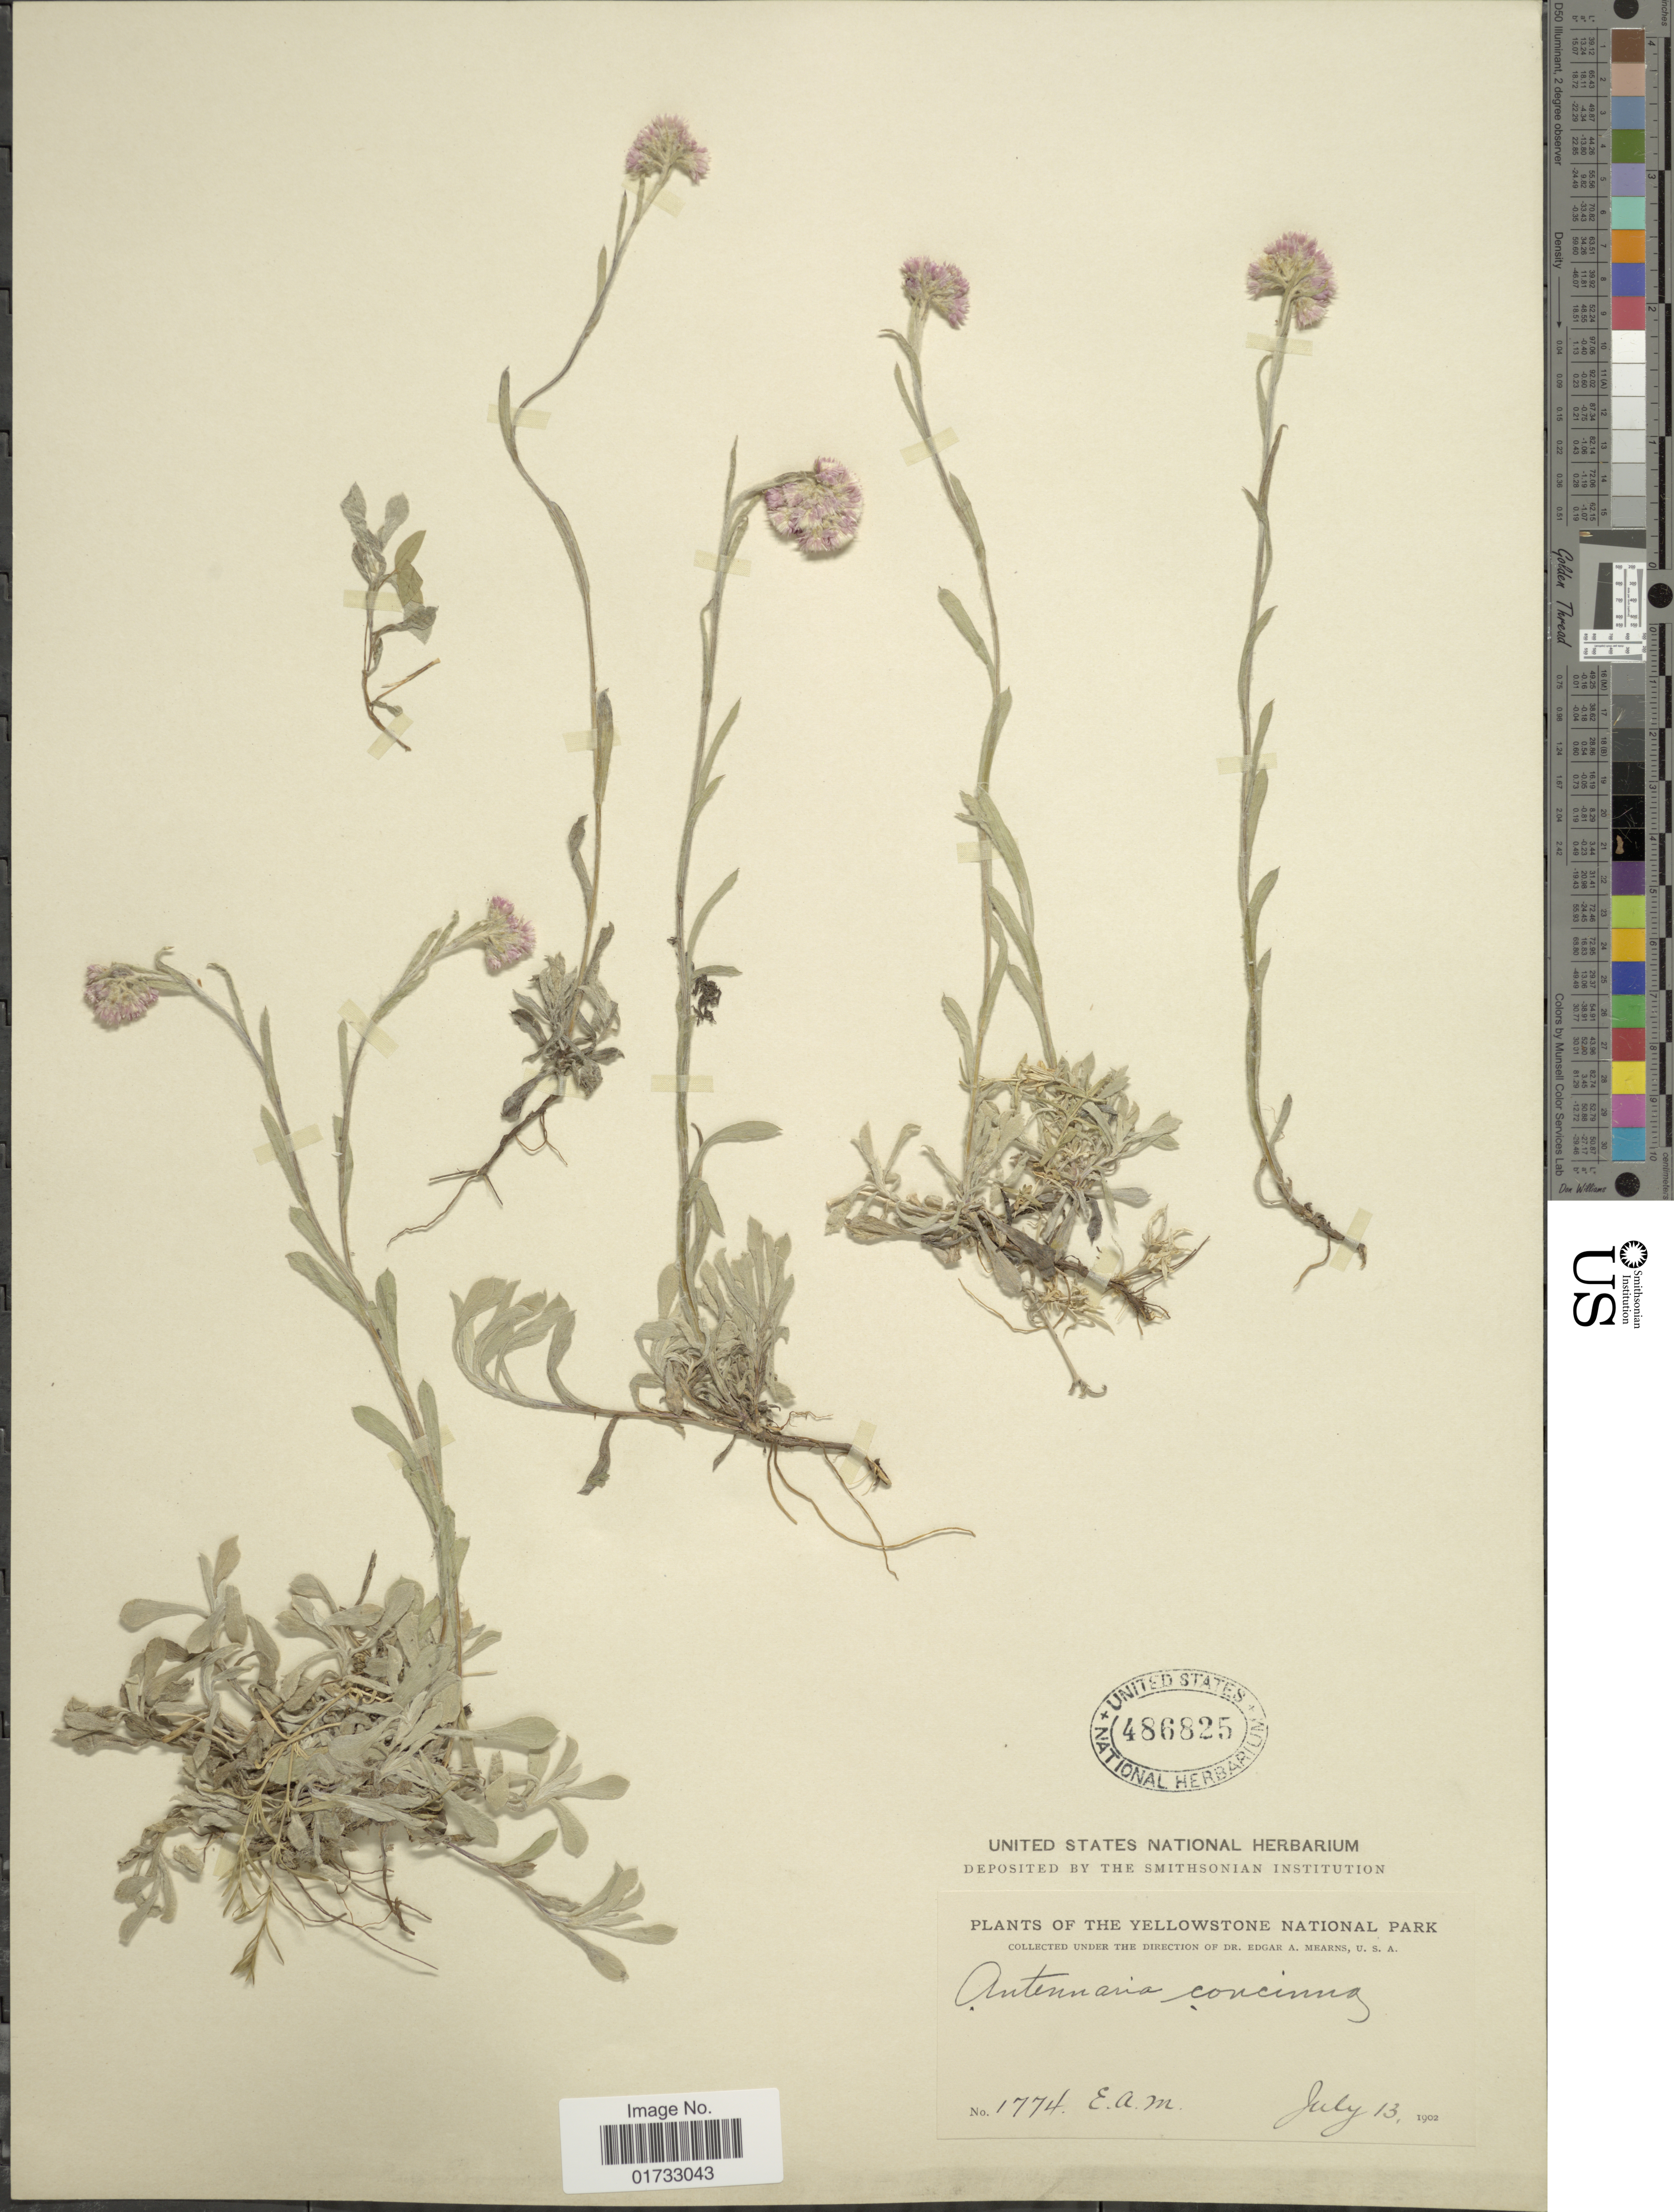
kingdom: Plantae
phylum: Tracheophyta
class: Magnoliopsida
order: Asterales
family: Asteraceae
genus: Antennaria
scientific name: Antennaria rosea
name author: Greene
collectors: E. A. Mearns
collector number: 1774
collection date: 1902-07-13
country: United States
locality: Yellowstone National Park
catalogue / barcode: US 486825